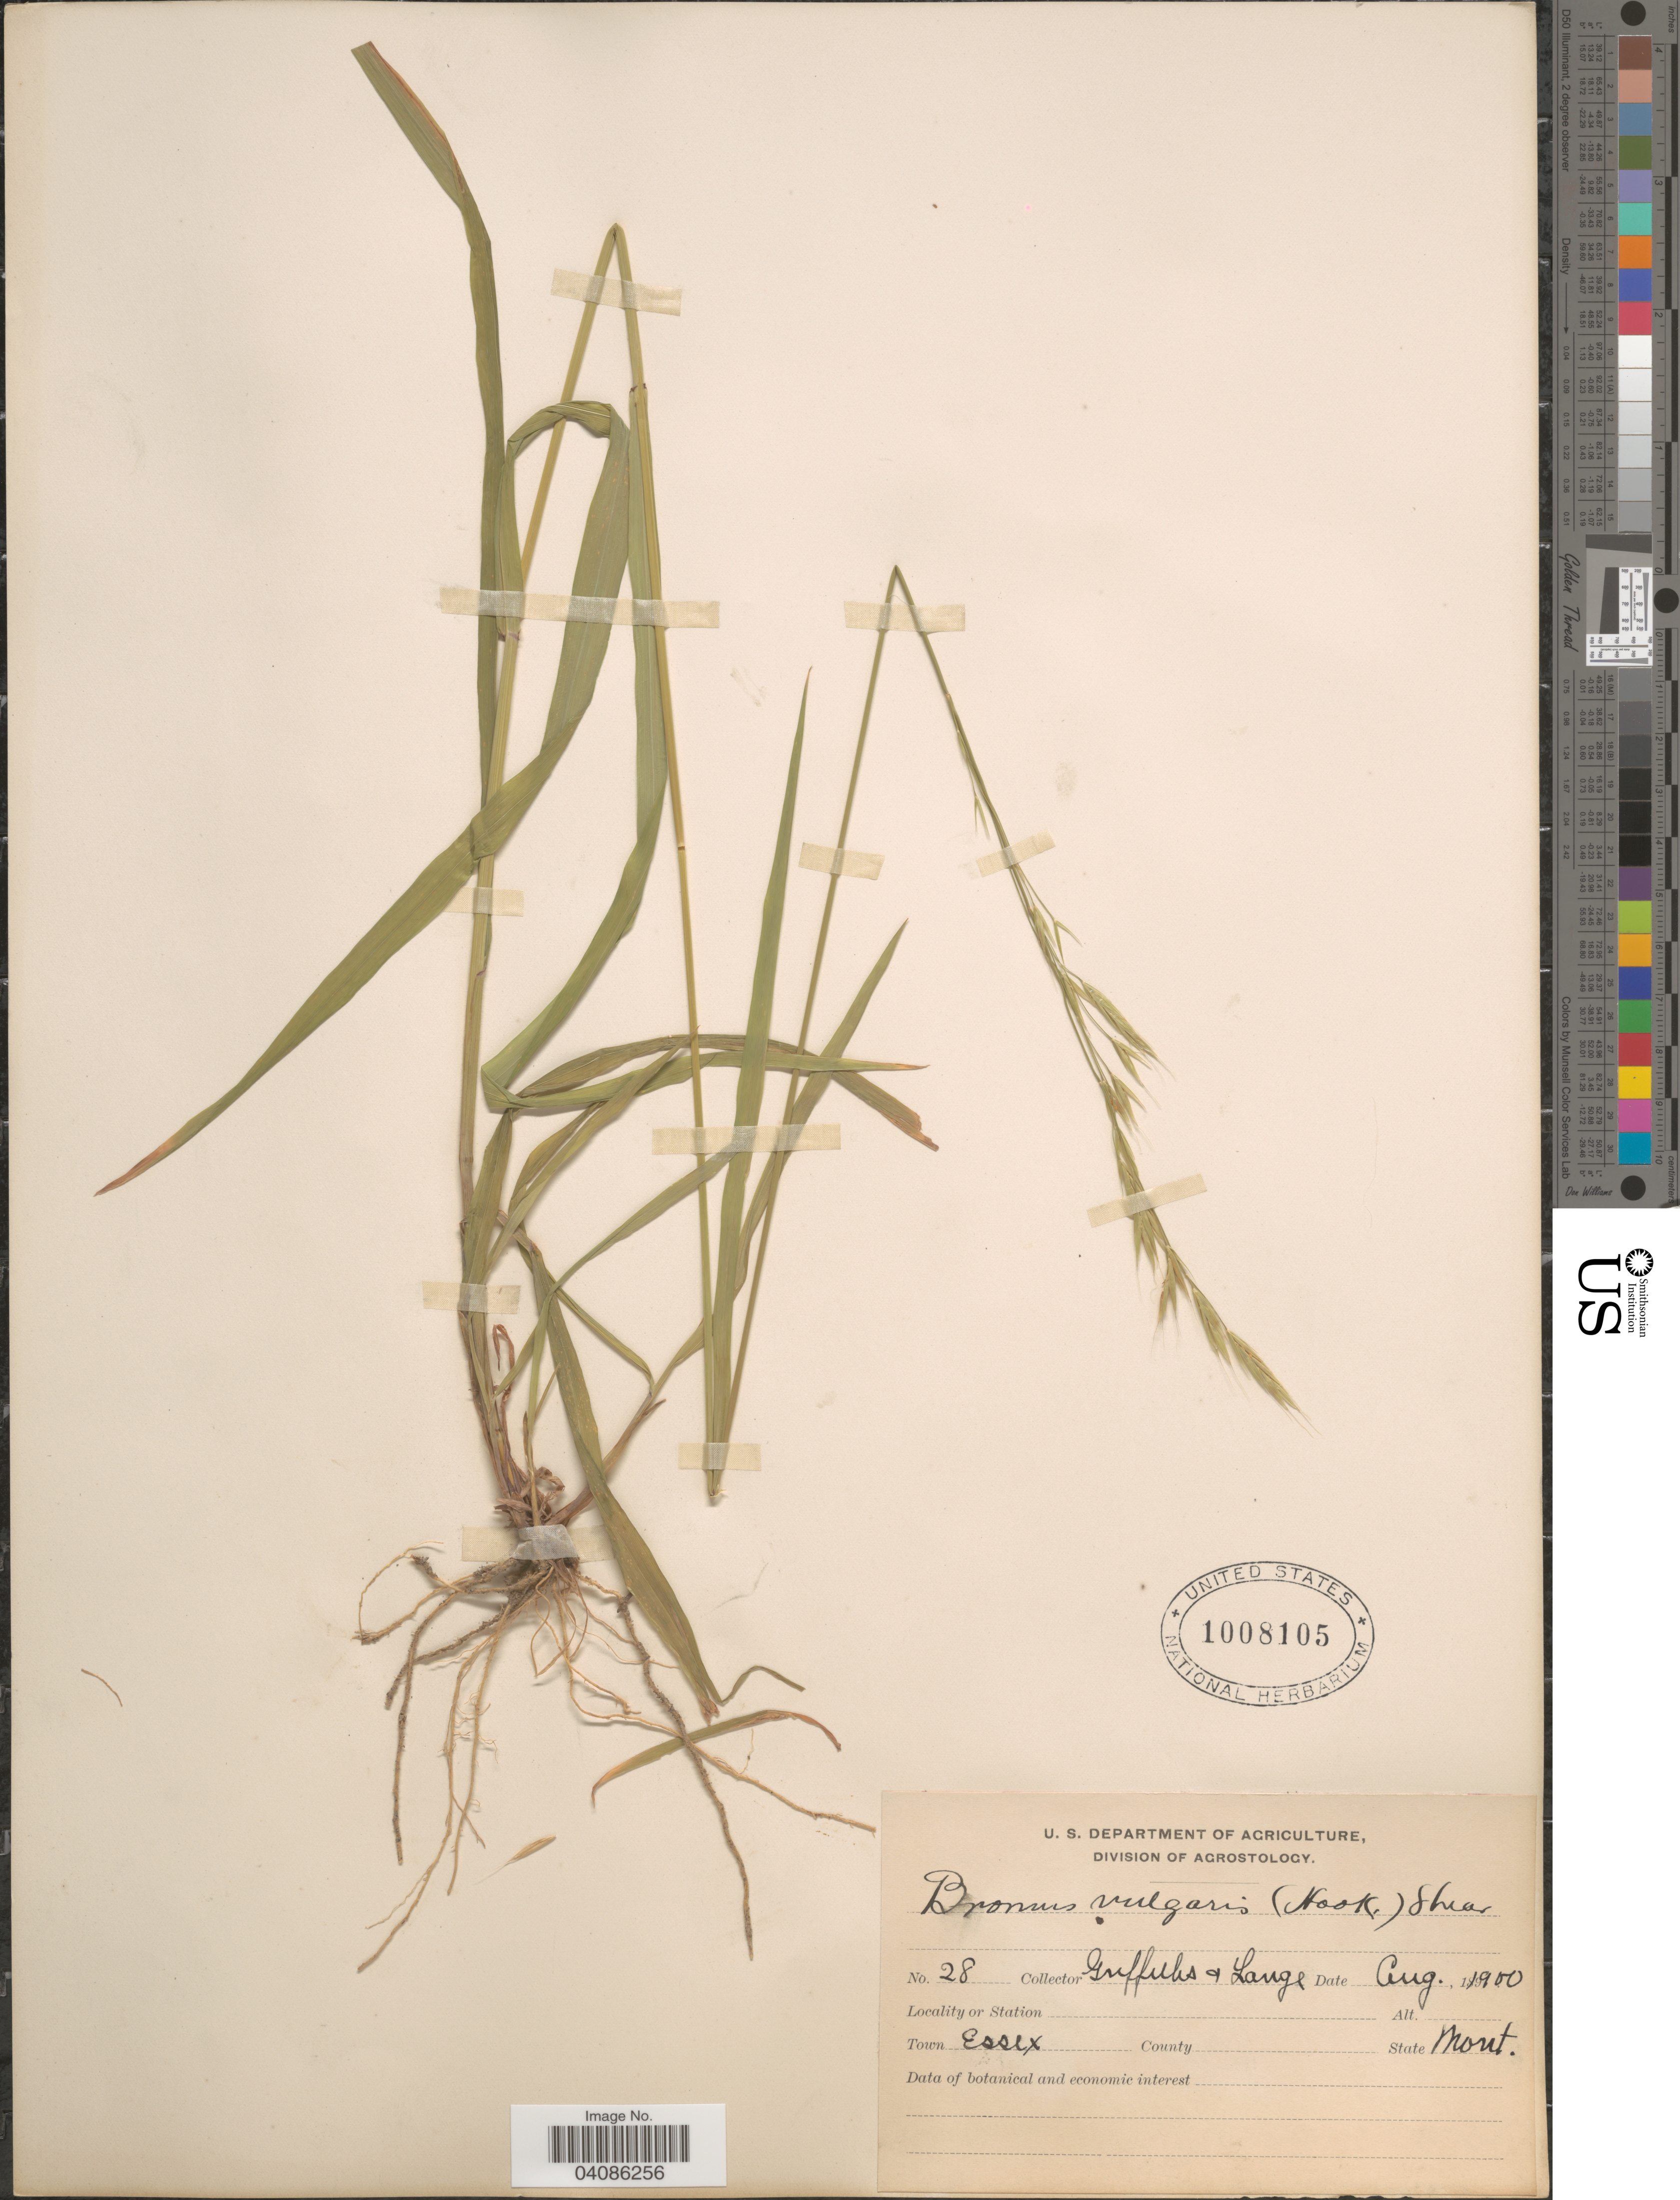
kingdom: Plantae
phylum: Tracheophyta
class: Liliopsida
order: Poales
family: Poaceae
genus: Bromus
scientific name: Bromus texensis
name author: (Shear) Hitchc.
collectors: -- Griffiths & -- Lange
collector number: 28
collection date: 1900-08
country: United States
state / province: Montana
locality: Town Essex.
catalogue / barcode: US 1008105